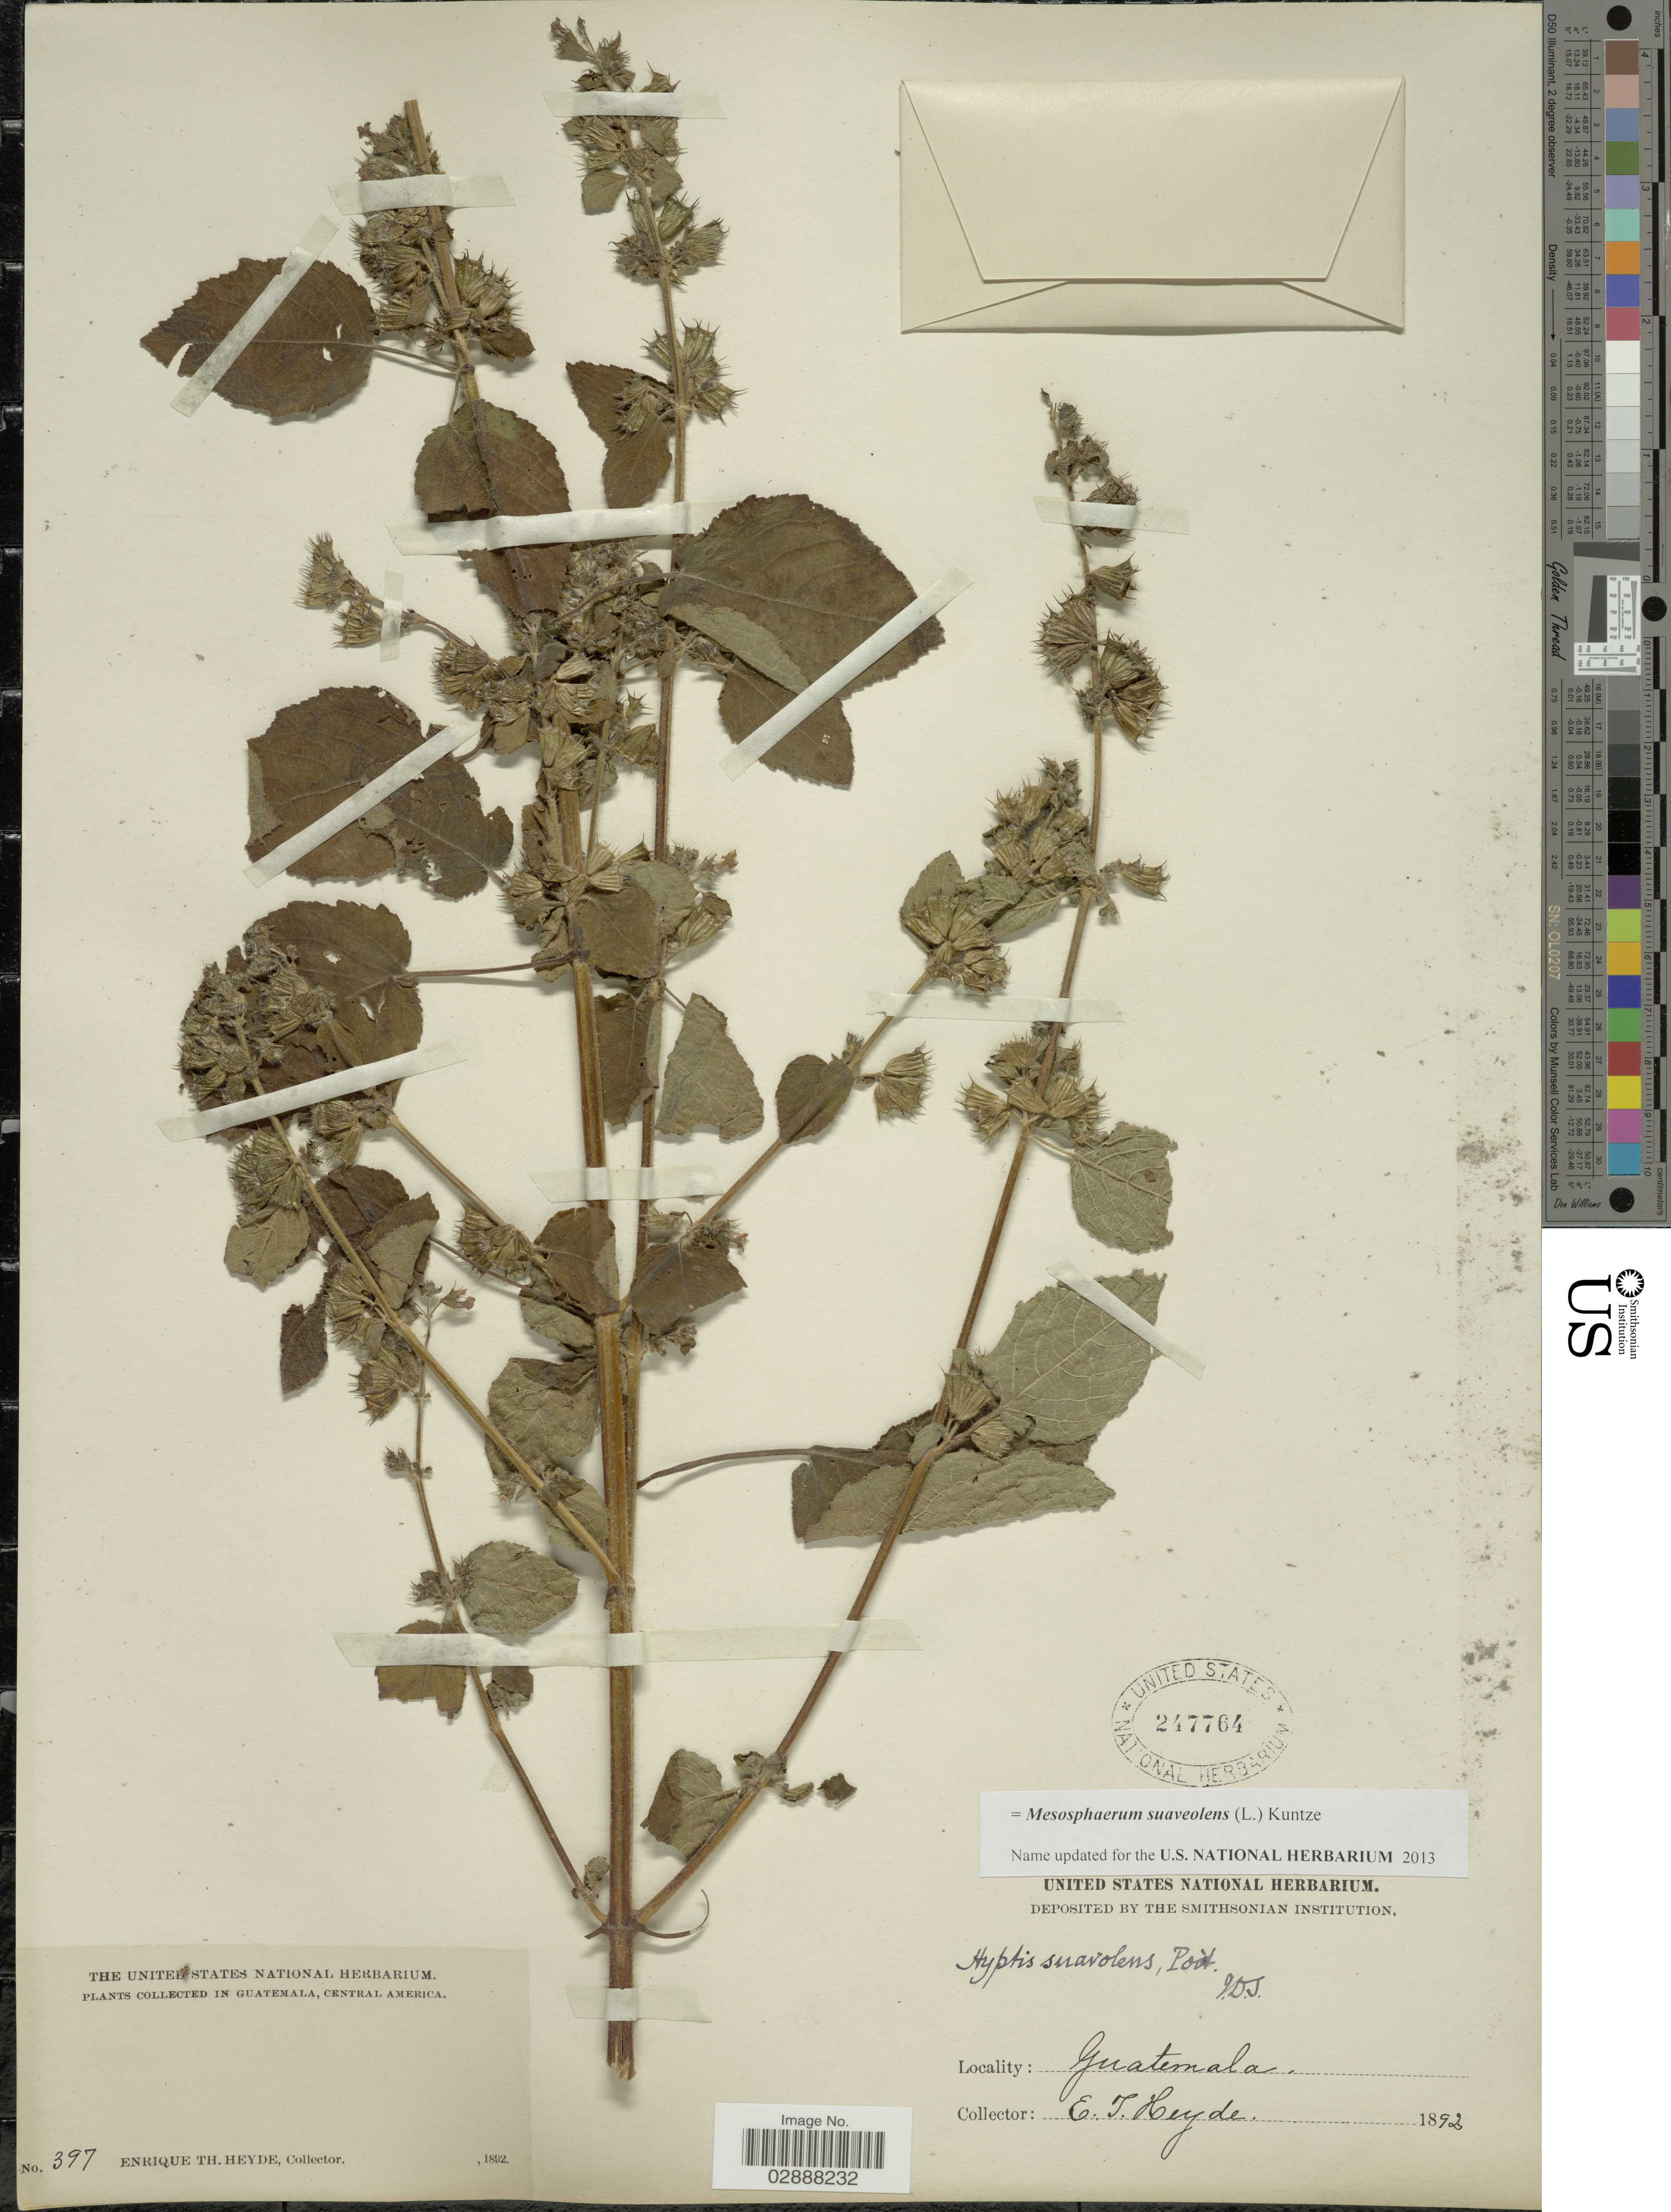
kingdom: Plantae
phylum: Tracheophyta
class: Magnoliopsida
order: Lamiales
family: Lamiaceae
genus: Mesosphaerum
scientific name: Mesosphaerum suaveolens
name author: (L.) Kuntze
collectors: E. T. Heyde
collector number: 397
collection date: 1892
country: Guatemala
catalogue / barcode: US 247764